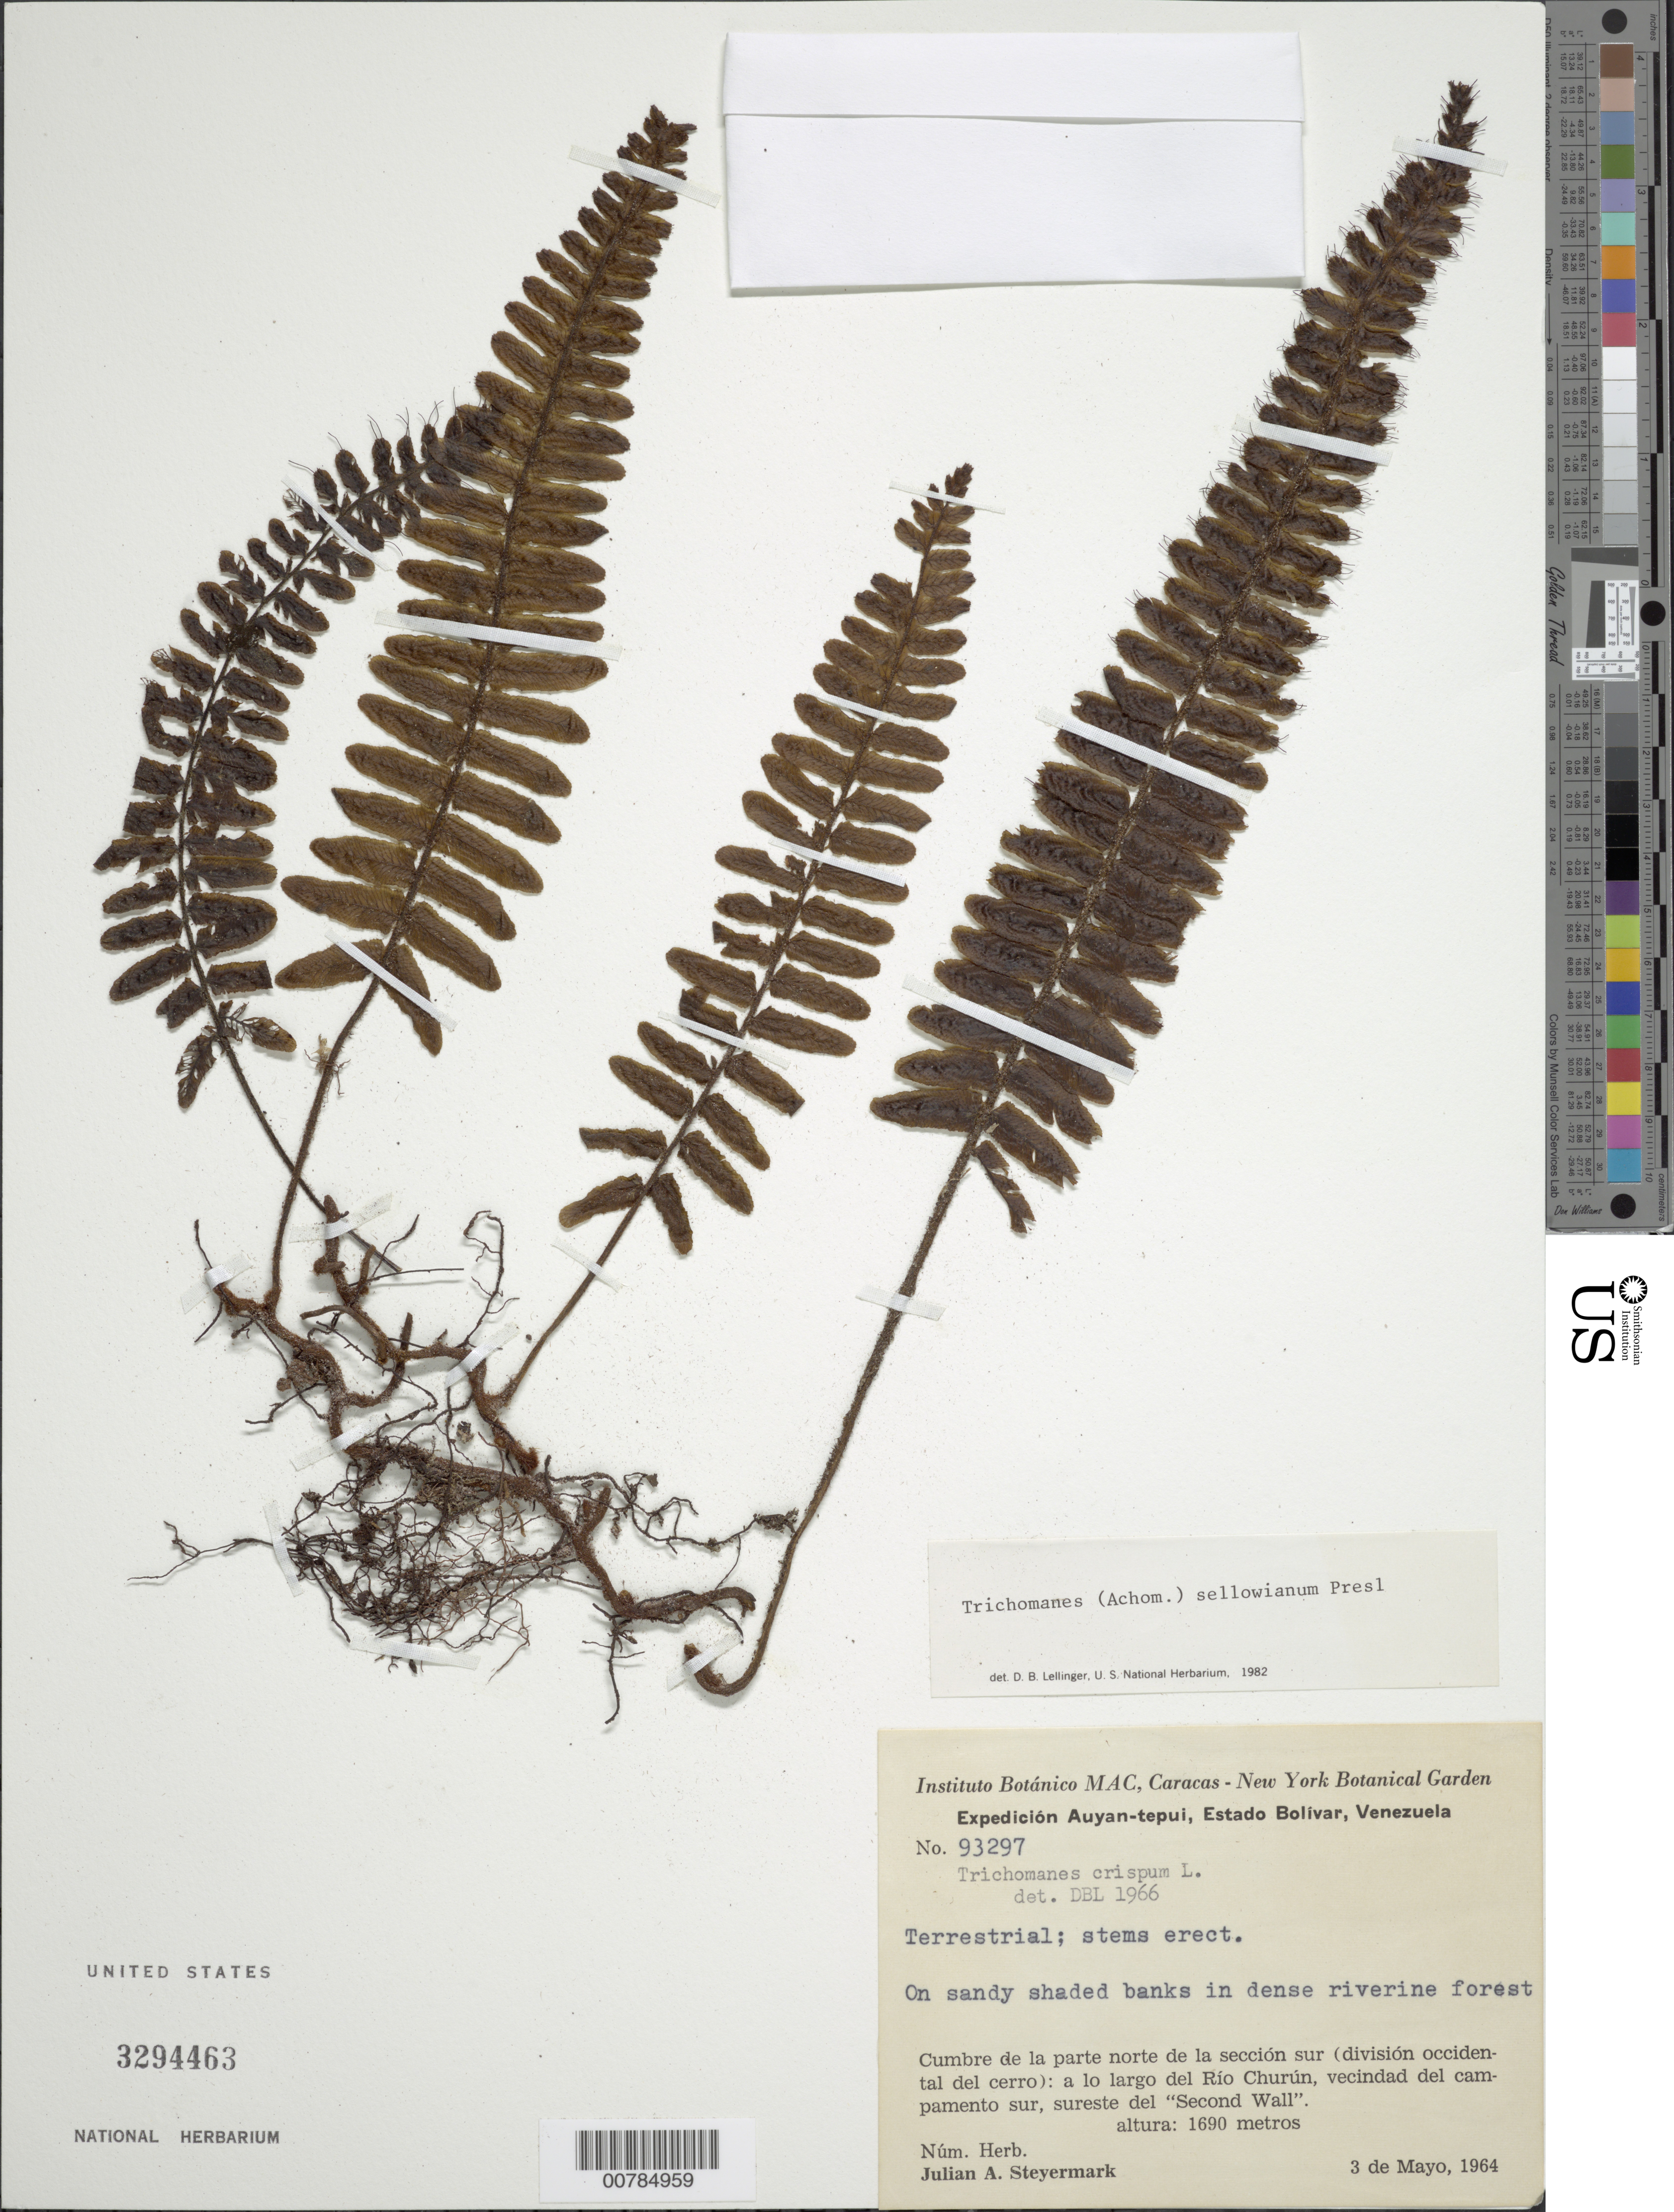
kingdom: Plantae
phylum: Tracheophyta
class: Polypodiopsida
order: Hymenophyllales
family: Hymenophyllaceae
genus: Trichomanes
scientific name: Trichomanes cristatum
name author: Kaulf.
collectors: J. Steyermark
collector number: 93297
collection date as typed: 3-May-64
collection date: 1964-05-03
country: Venezuela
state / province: Bolívar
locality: Auyan-tepuí, Río Churún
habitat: Shady banks in dense riverine forest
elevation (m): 1690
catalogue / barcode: US 3294463